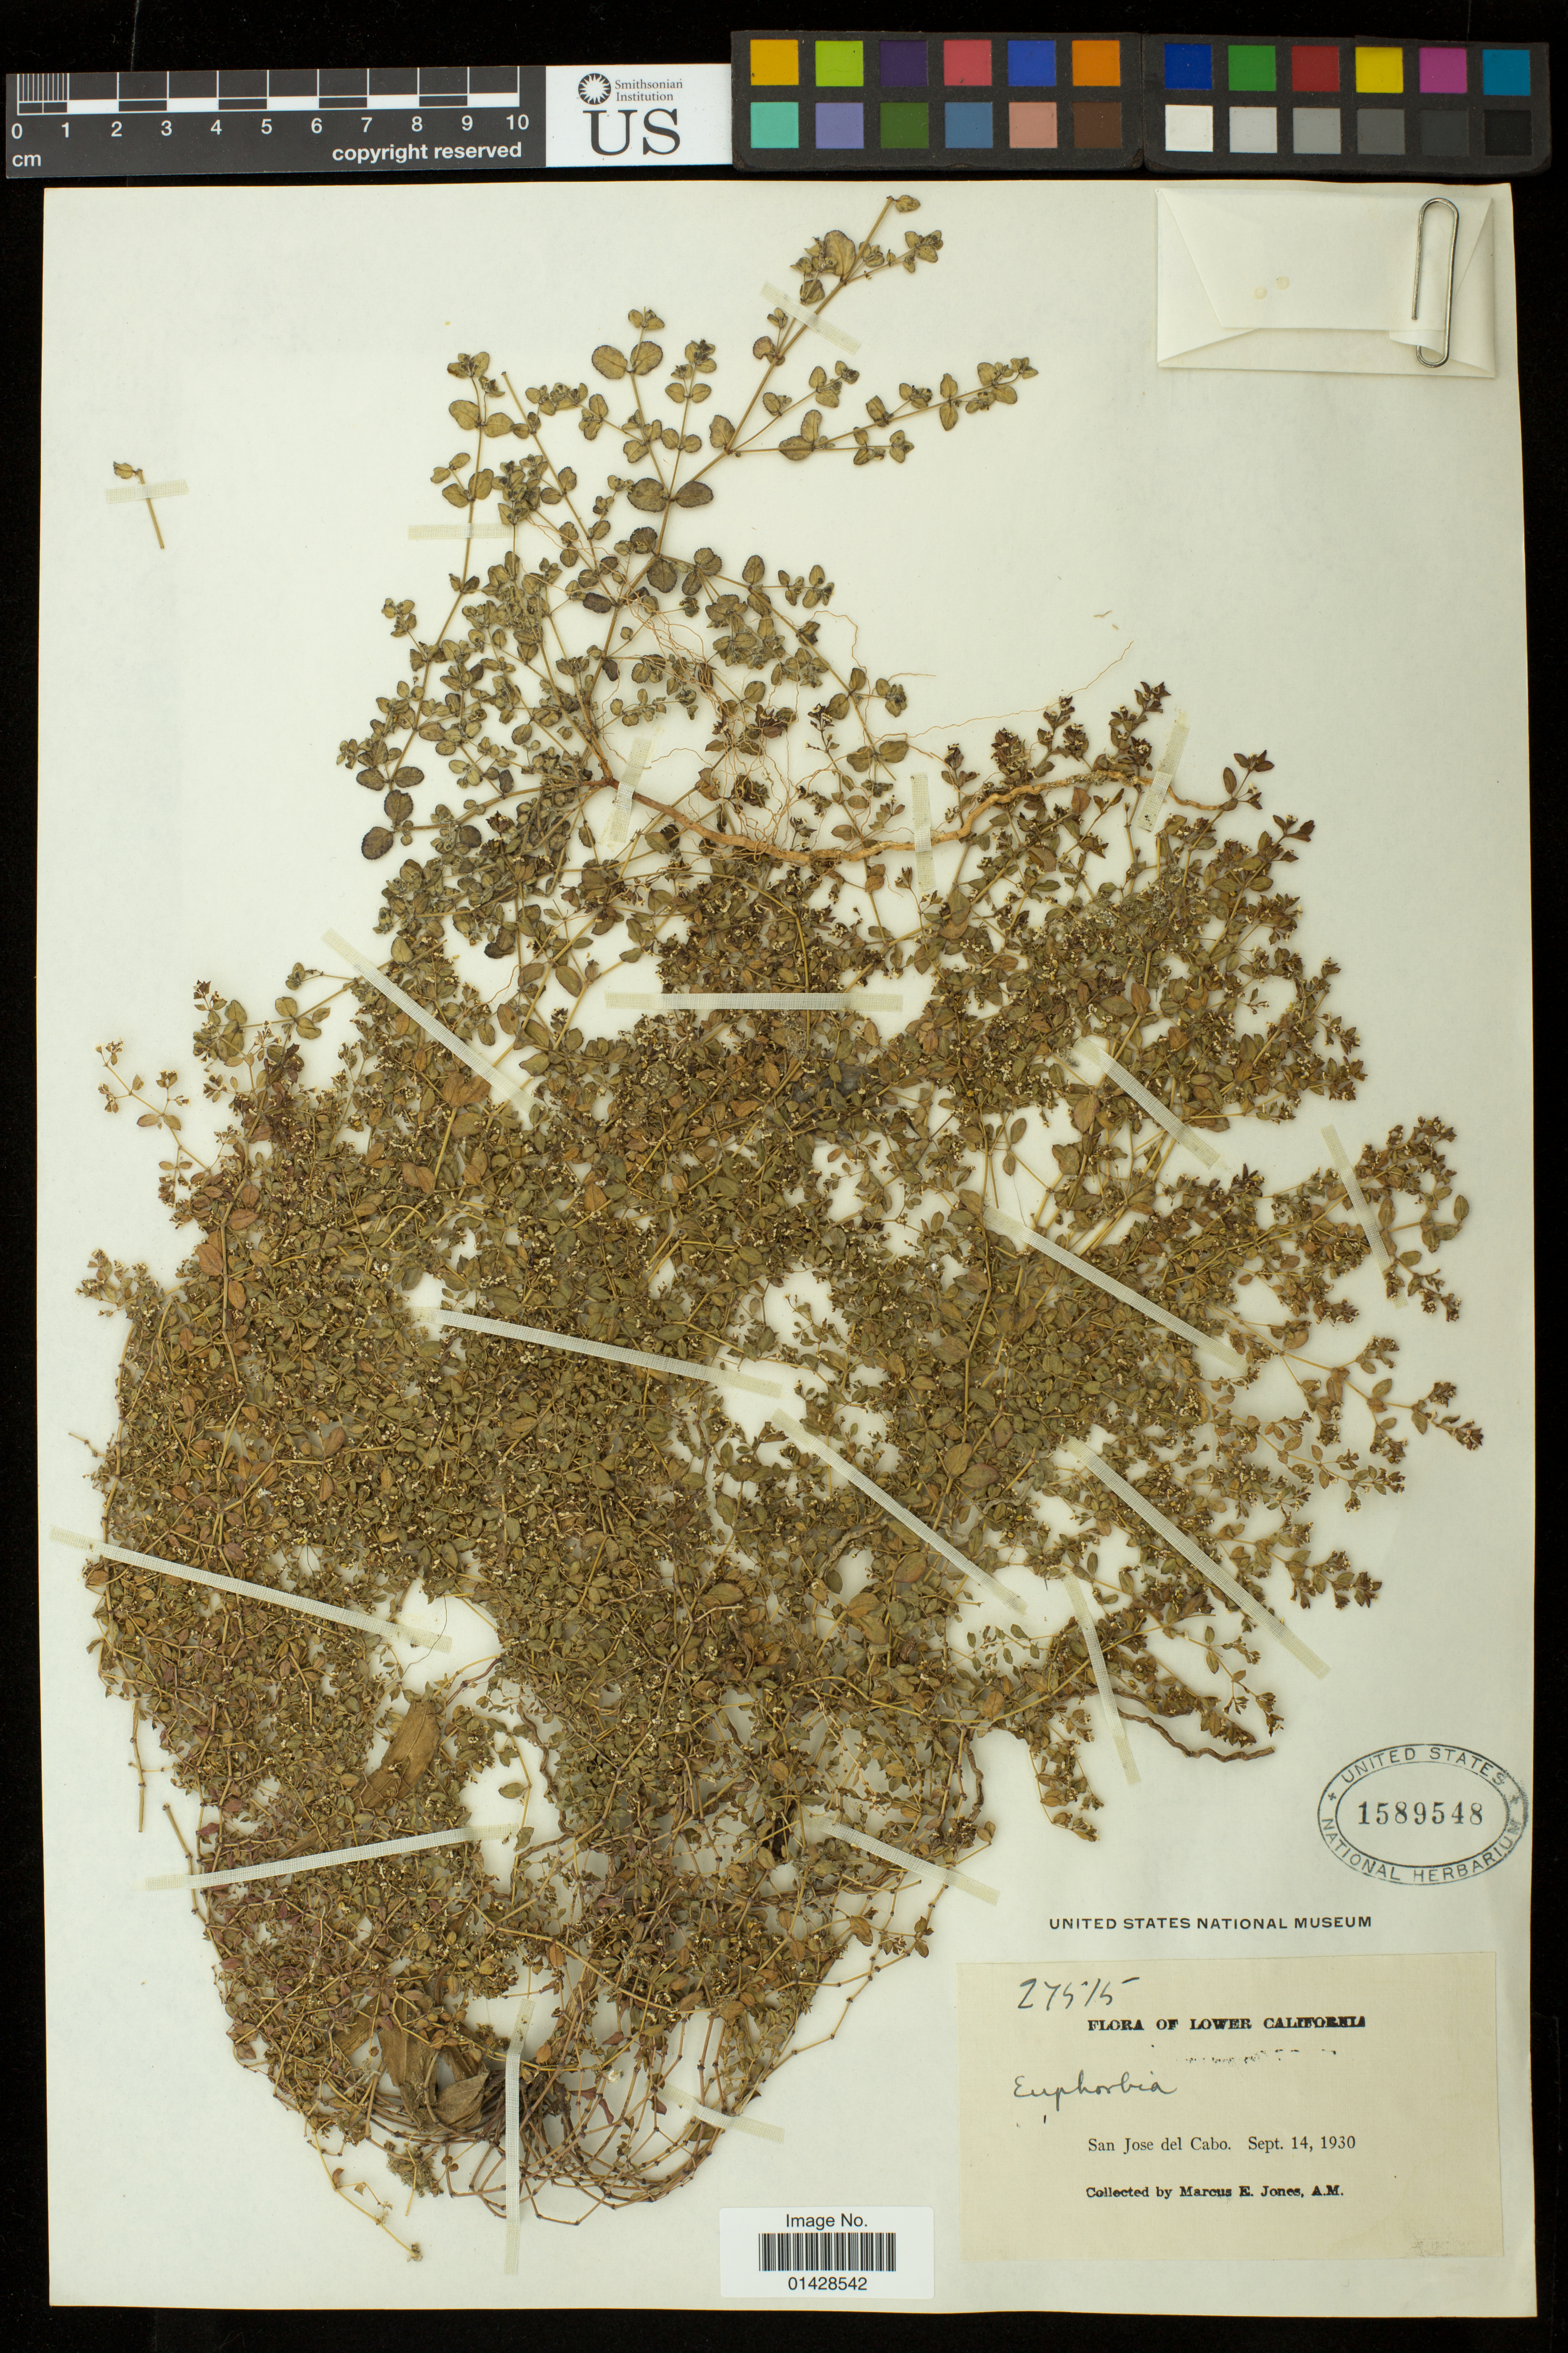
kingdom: Plantae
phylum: Tracheophyta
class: Magnoliopsida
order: Malpighiales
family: Euphorbiaceae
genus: Euphorbia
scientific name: Euphorbia polycarpa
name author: Benth.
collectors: M. E. Jones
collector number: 27515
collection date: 1930-09-14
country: Mexico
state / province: Baja California Sur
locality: San Jose del Cabo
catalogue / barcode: US 1589548